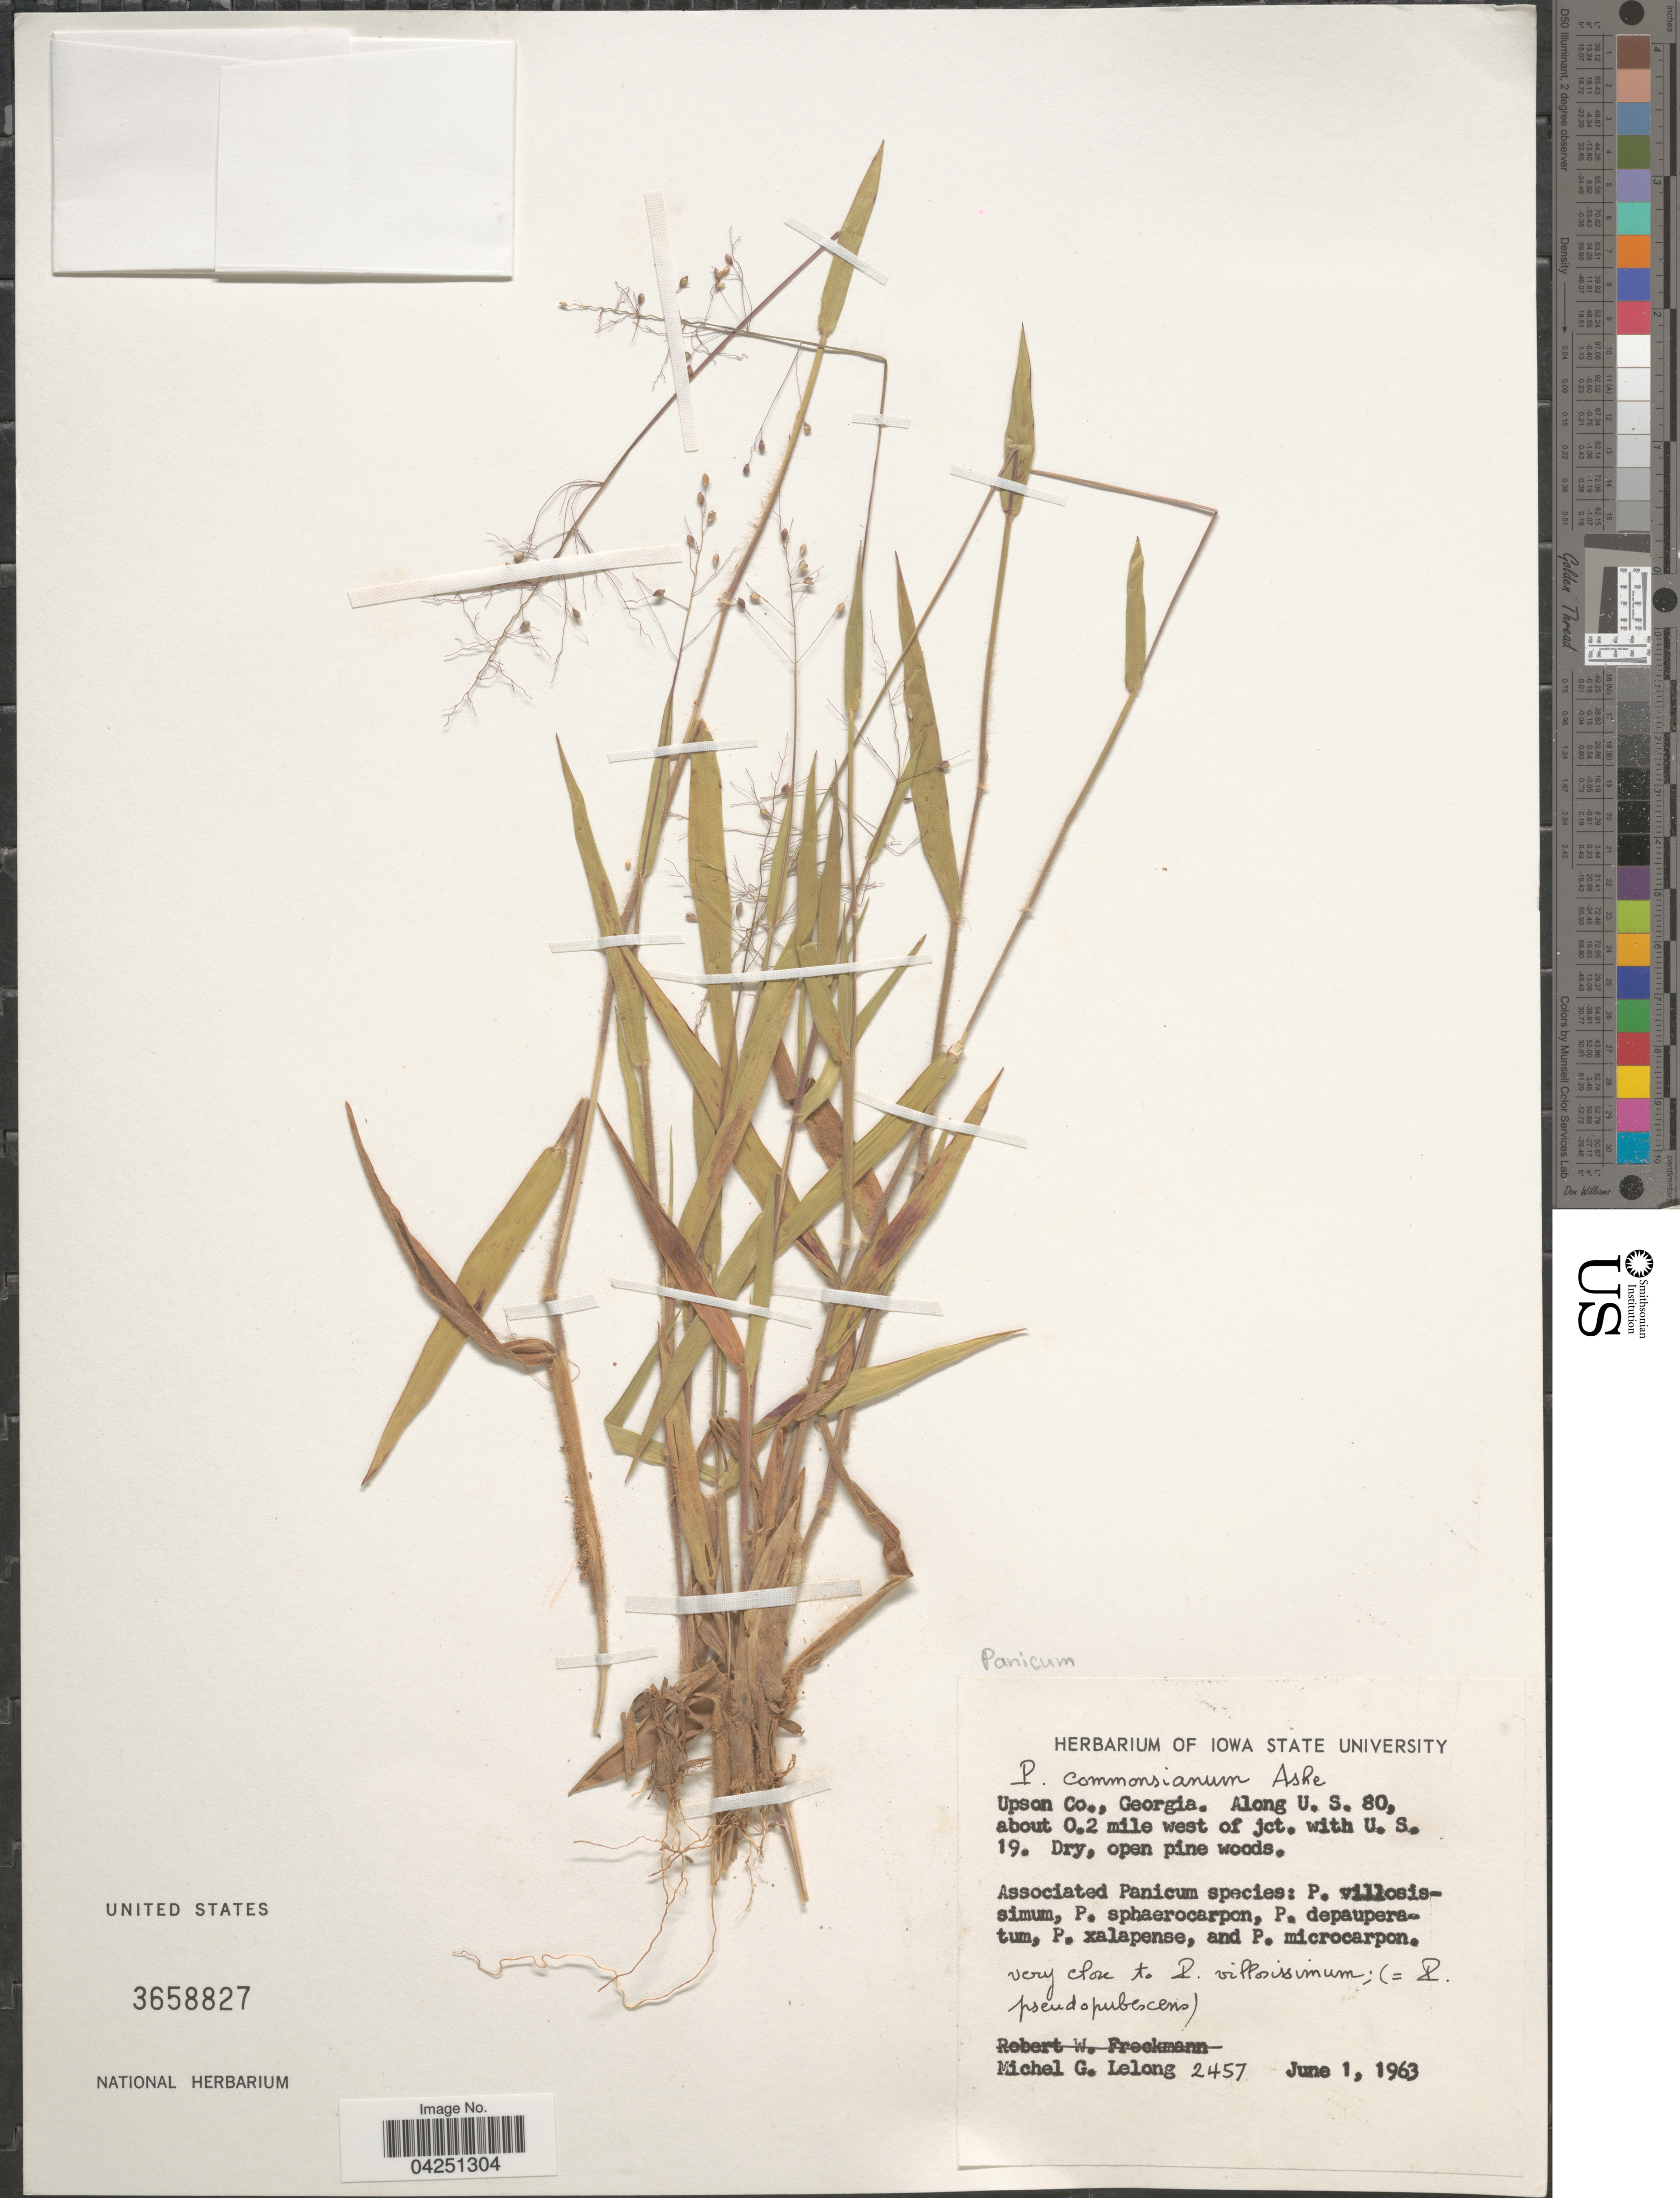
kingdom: Plantae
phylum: Tracheophyta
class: Liliopsida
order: Poales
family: Poaceae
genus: Dichanthelium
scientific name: Dichanthelium acuminatum var. acuminatum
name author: (Sw.) Gould & C.A. Clark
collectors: M. Lelong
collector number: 2457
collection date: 1963-06-01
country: United States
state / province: Georgia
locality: Upson Co. Along U.S. 80, about 0.2 miles west of jct. with U.S. 19.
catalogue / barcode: US 3658827